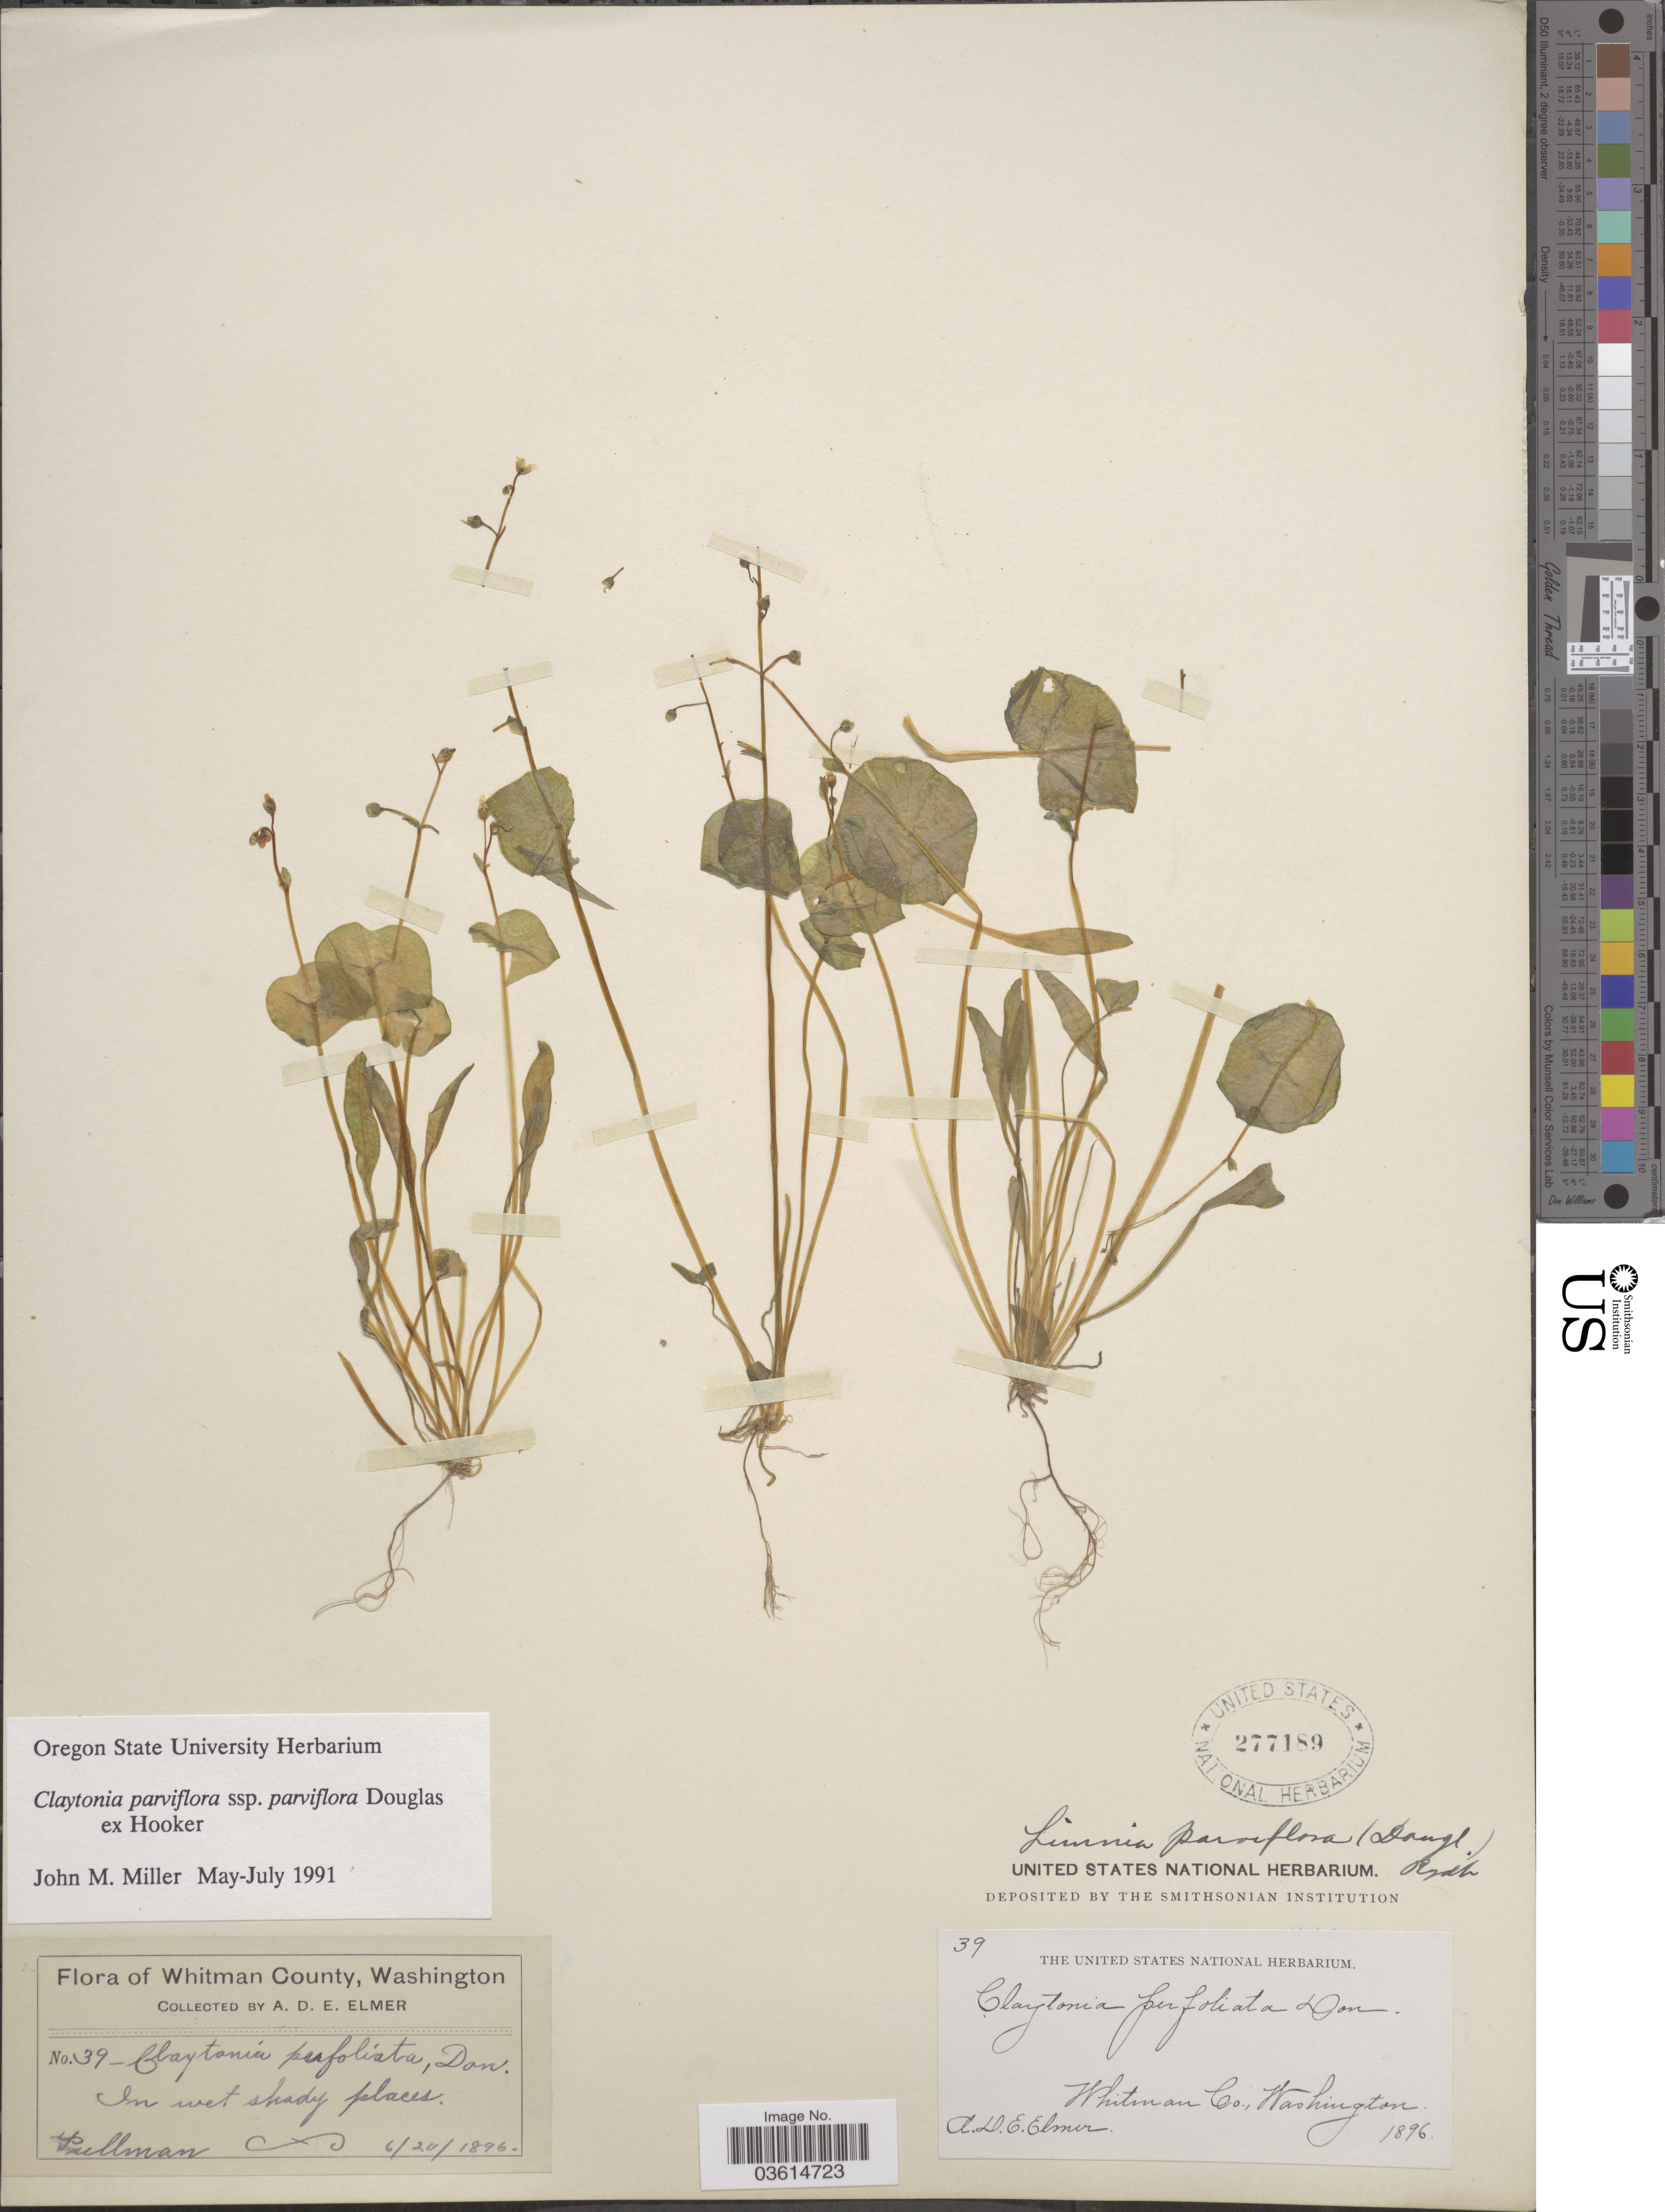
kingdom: Plantae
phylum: Tracheophyta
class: Magnoliopsida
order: Caryophyllales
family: Montiaceae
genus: Claytonia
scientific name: Claytonia parviflora subsp. parviflora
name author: Douglas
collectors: A. D. E. Elmer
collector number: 39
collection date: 1896-06-20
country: United States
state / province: Washington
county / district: Whitman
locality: Whitman Co. Pullman.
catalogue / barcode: US 277189